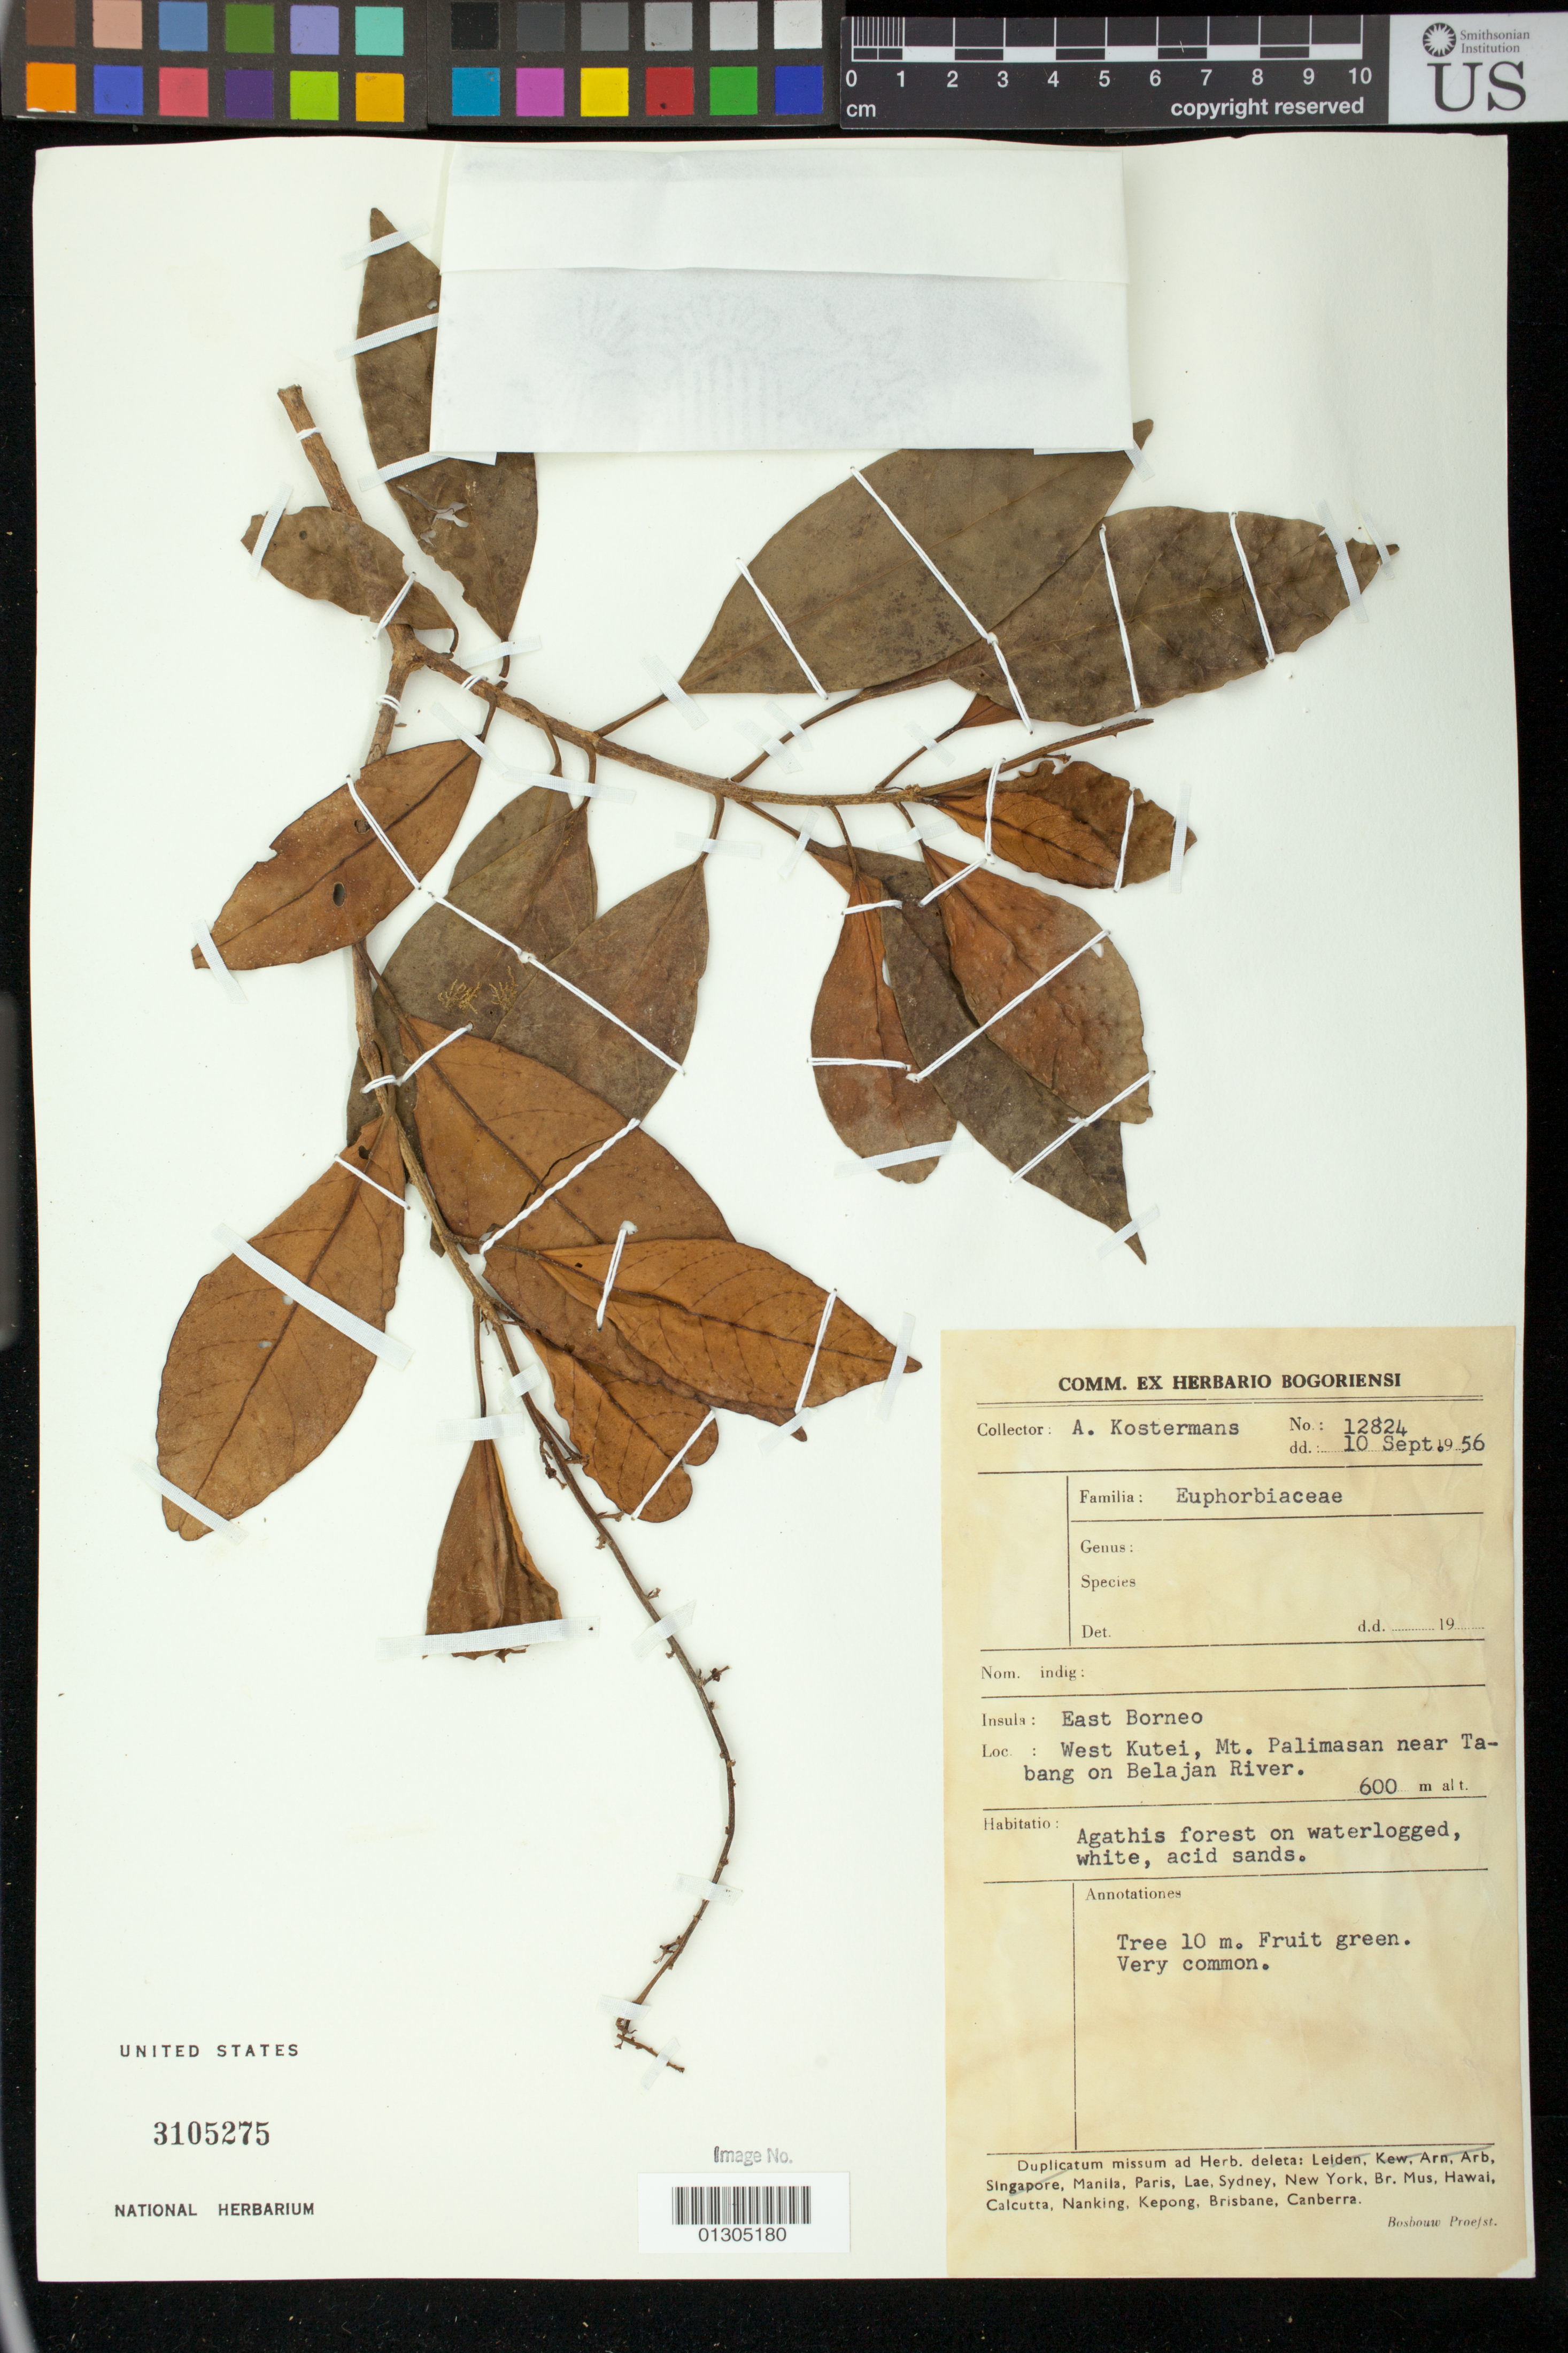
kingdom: Plantae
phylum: Tracheophyta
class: Magnoliopsida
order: Malpighiales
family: Euphorbiaceae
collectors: A. J. G. Kostermans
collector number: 12824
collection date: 1956-09-10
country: Indonesia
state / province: Kalimantan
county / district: Kalimantan Timur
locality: East Borneo, West Kutei (West Kutai Regency), Mt. Palimasan near Tabang on Belajan River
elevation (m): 600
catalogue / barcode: US 3105275